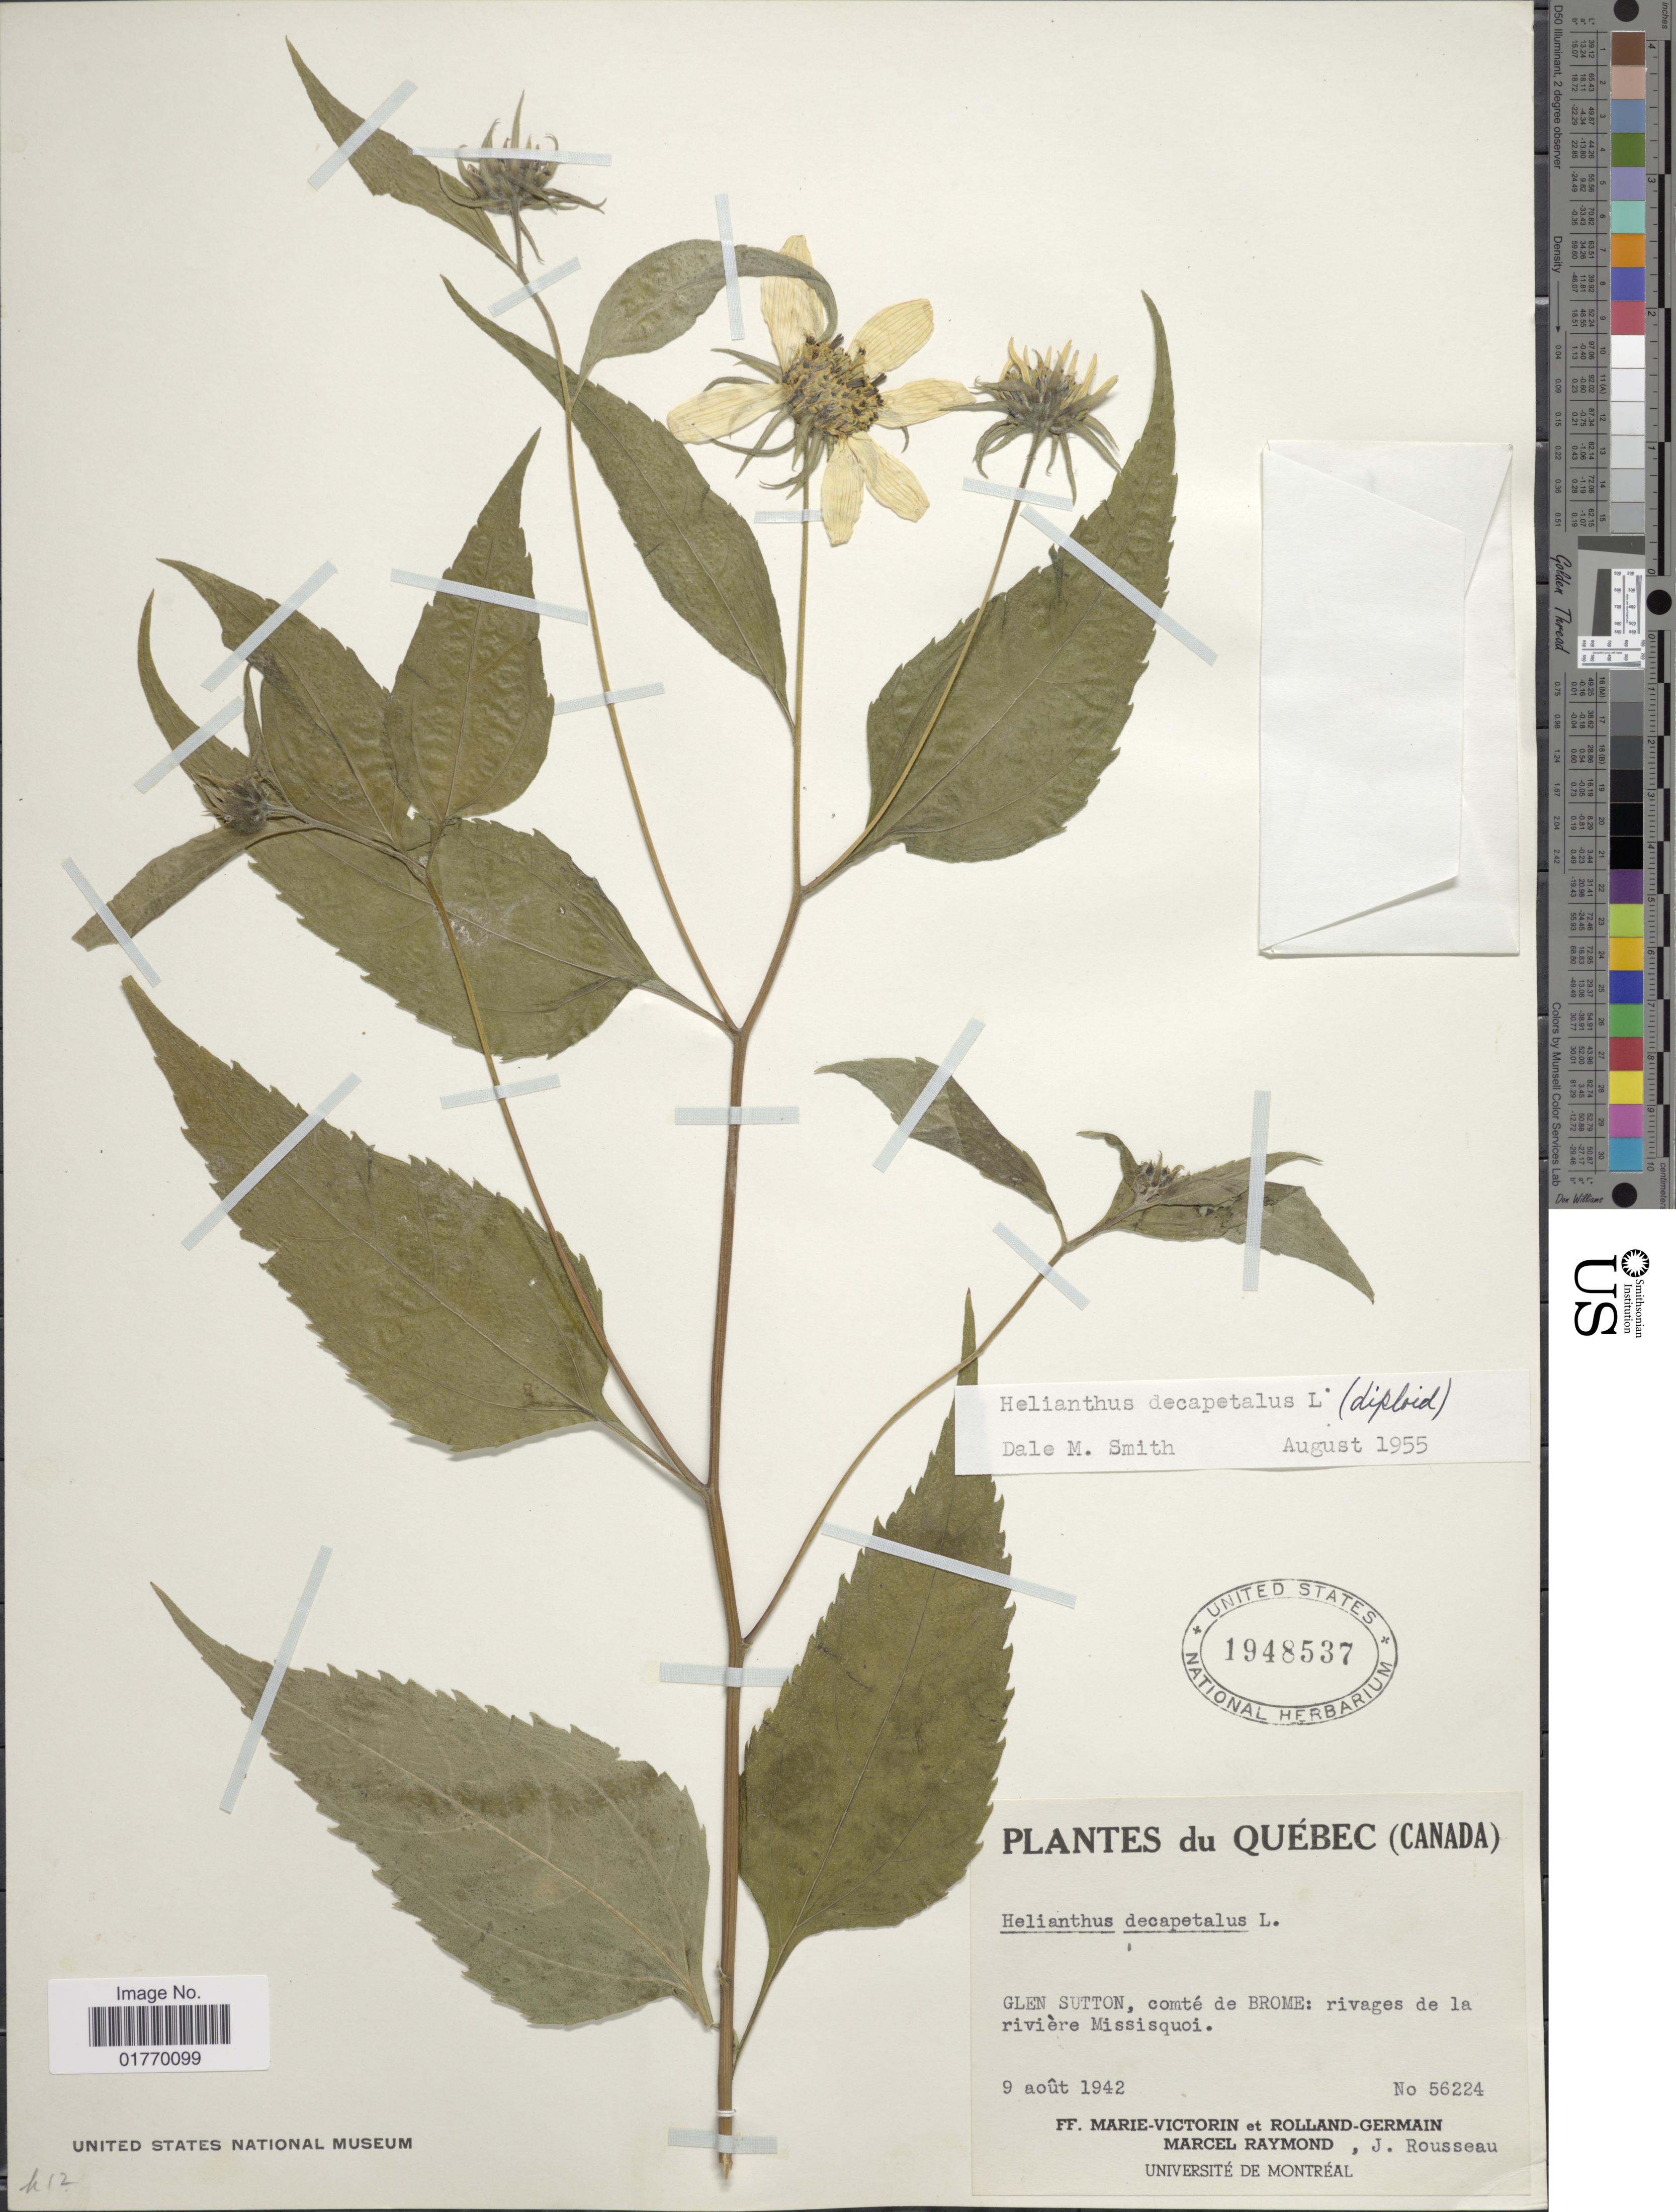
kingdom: Plantae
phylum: Tracheophyta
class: Magnoliopsida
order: Asterales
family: Asteraceae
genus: Helianthus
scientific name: Helianthus decapetalus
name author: L.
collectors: Fr. Marie-Victorin, Rolland-Germain, M. Raymond & J. Rousseau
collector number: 56224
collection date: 1942-08-09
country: Canada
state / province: Quebec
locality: Glen Sutton, comté de Brome: rivages de la rivière Missisquoi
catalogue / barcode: US 1948537